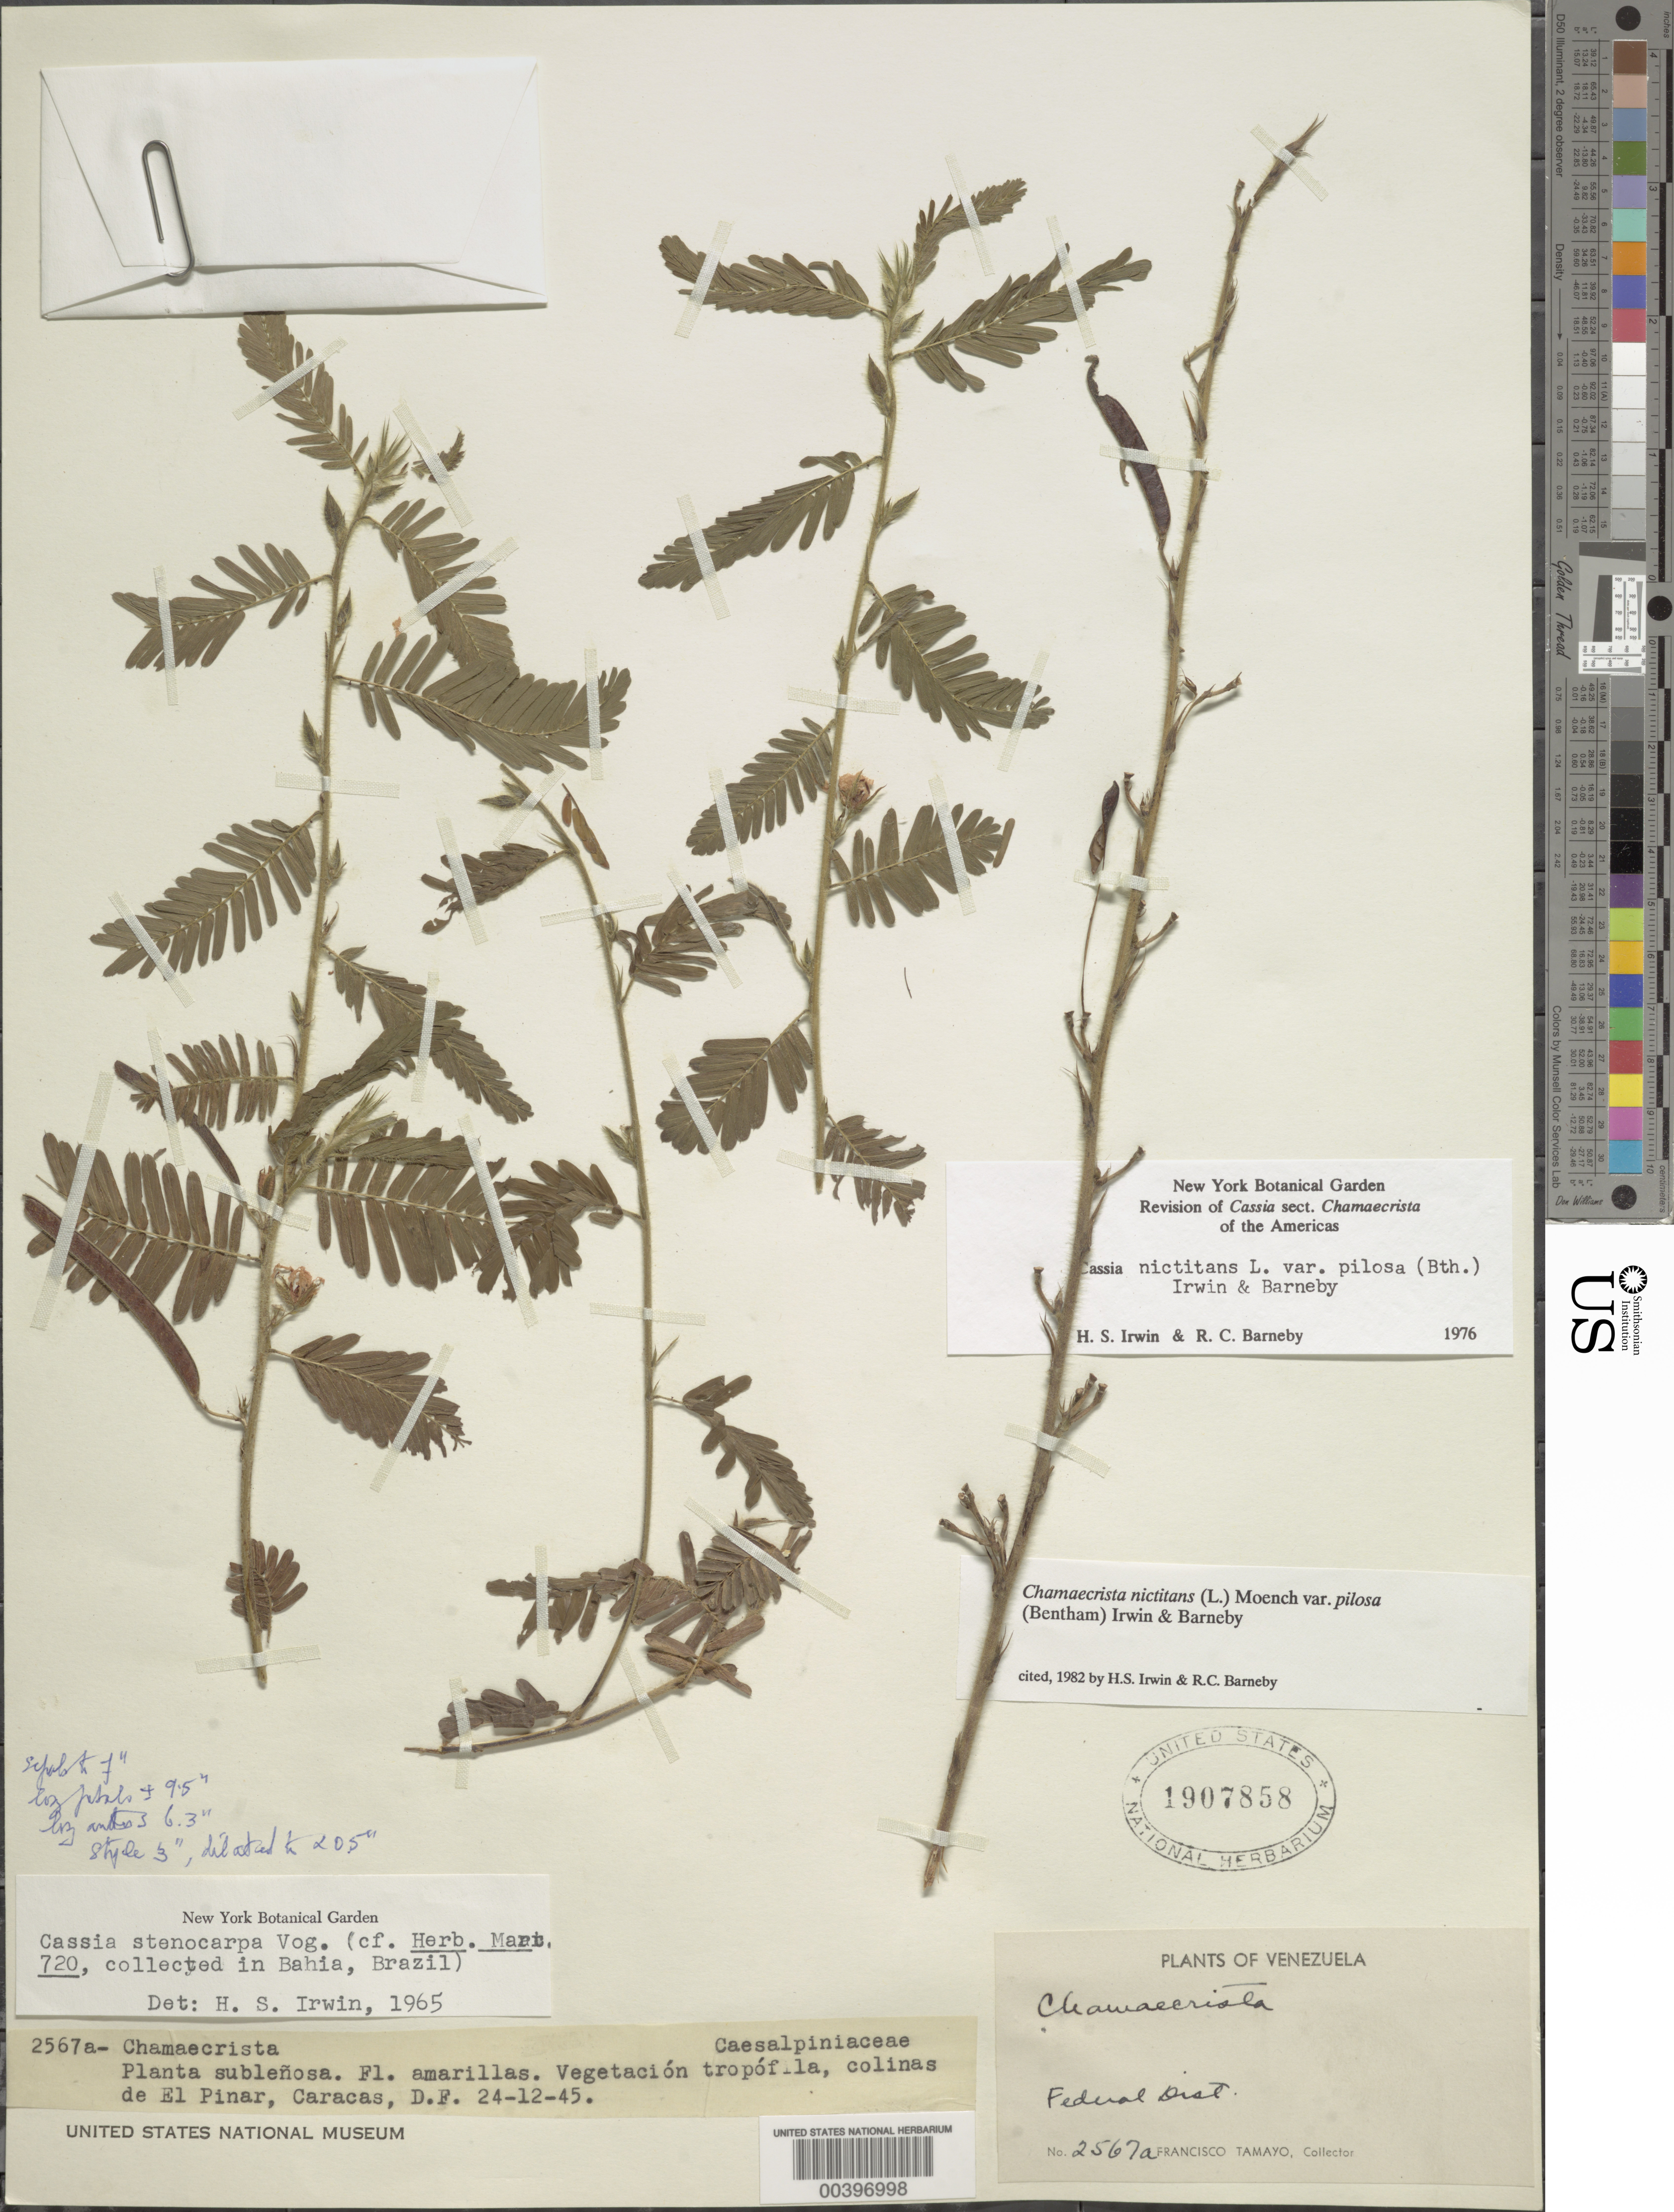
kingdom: Plantae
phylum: Tracheophyta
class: Magnoliopsida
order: Fabales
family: Fabaceae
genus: Chamaecrista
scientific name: Chamaecrista nictitans var. pilosa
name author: (Benth.) H.S. Irwin & Barneby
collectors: F. Tamayo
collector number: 2567a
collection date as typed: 24 Dec 1945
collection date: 1945-12-24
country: Venezuela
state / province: Distrito Federal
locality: Colinas de el pinar, caracas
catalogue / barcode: US 1907858